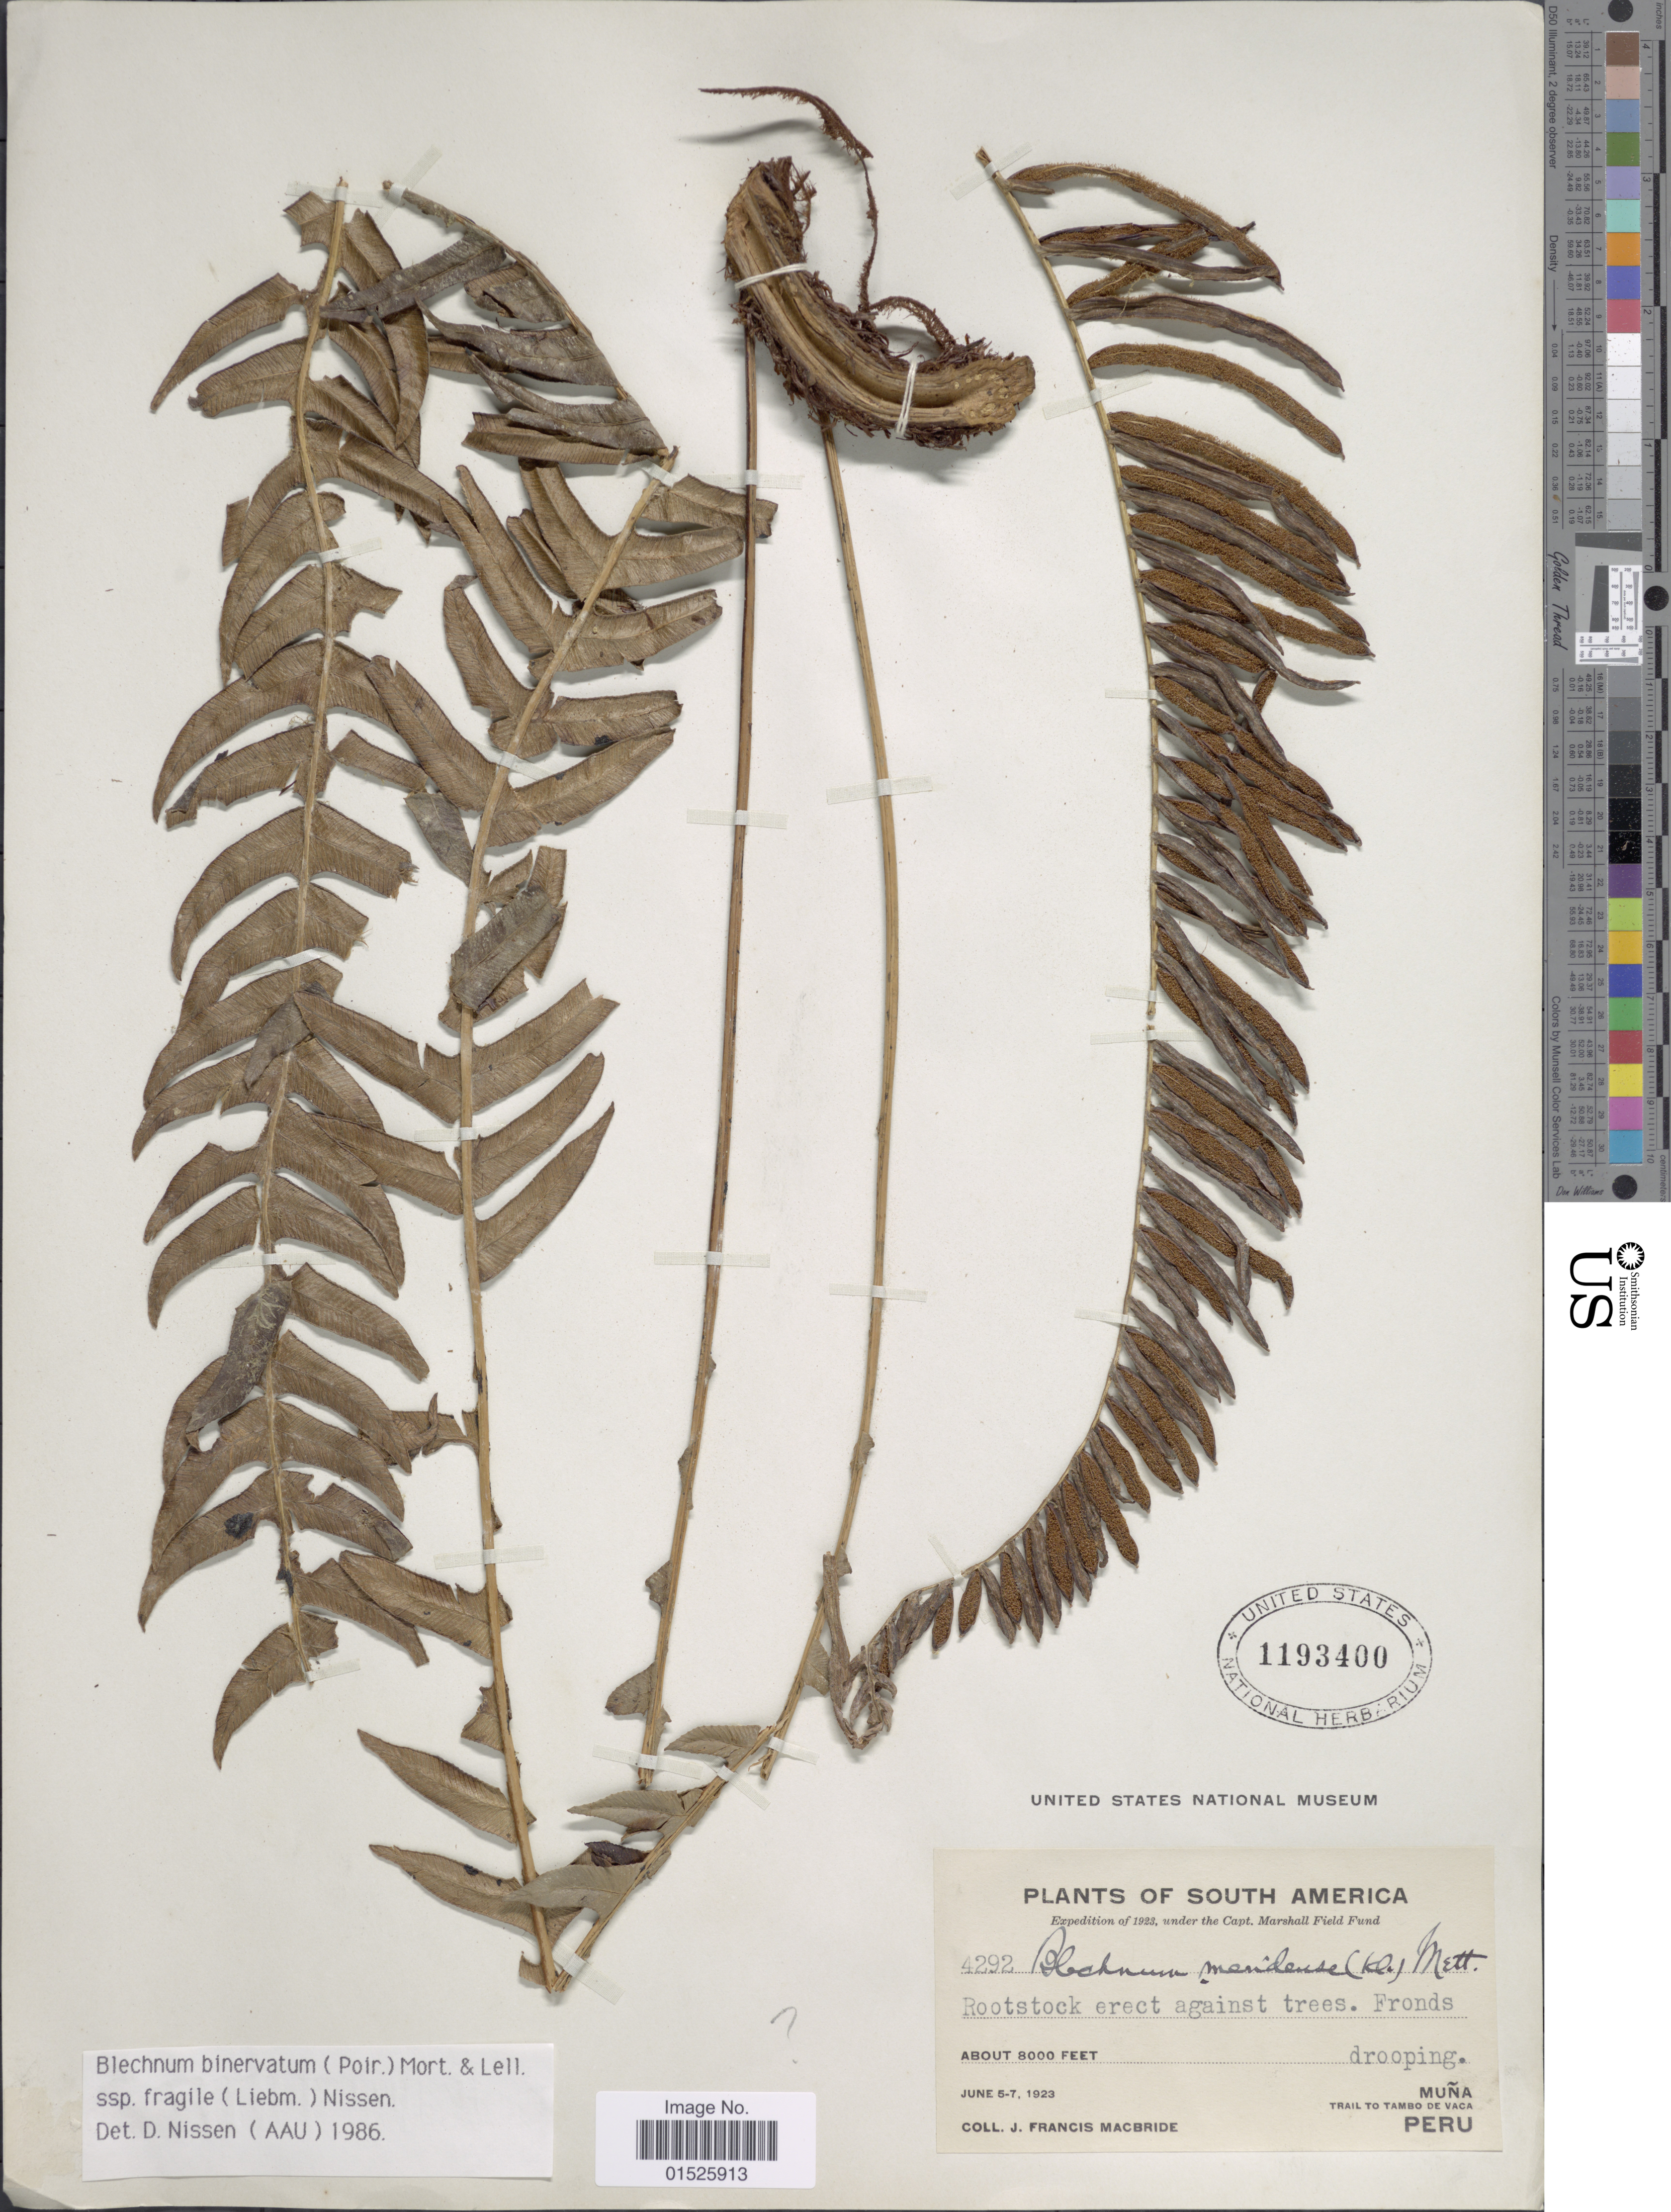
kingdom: Plantae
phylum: Tracheophyta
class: Polypodiopsida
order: Polypodiales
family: Blechnaceae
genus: Blechnum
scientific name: Blechnum fragile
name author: (Liebm.) C.V. Morton & Lellinger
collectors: J. F. Macbride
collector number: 4292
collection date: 1923-06-05/1923-06-07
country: Peru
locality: Muña. Trail to Tambo de Vaca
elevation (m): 2438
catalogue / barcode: US 1193400